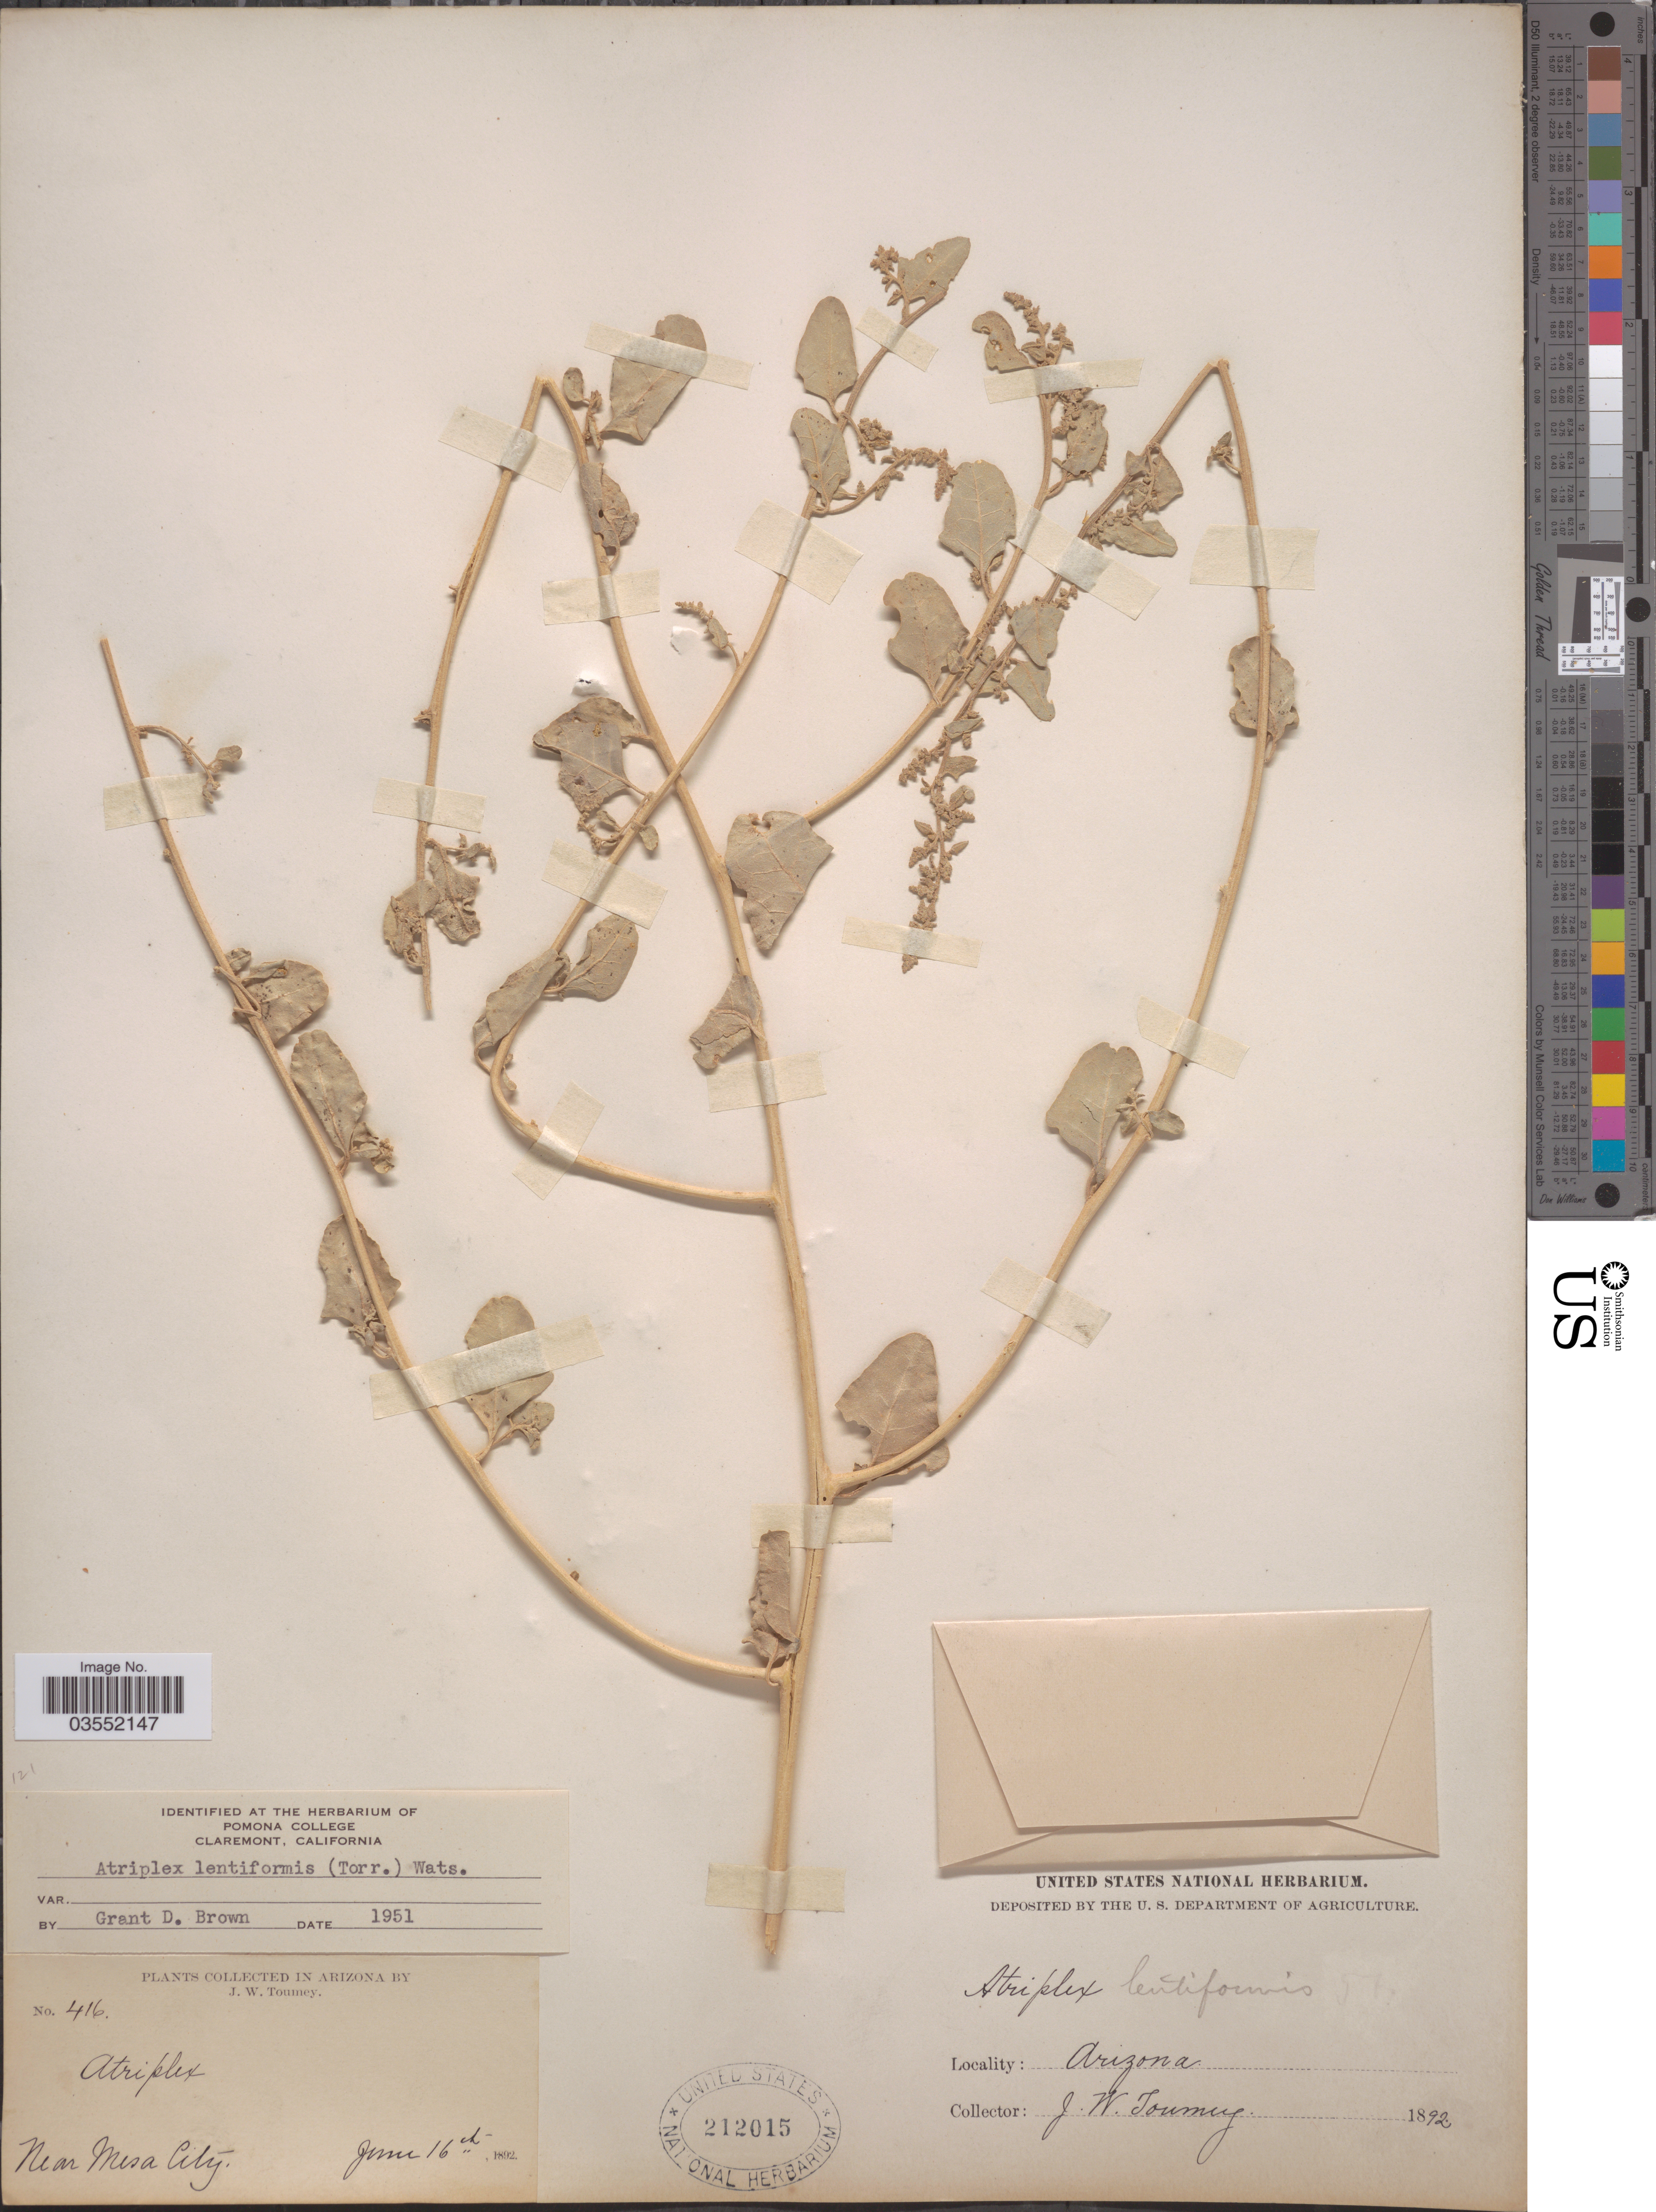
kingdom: Plantae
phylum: Tracheophyta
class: Magnoliopsida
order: Caryophyllales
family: Amaranthaceae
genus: Atriplex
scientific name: Atriplex lentiformis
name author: (Torr.) S. Watson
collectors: J. W. Toumey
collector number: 416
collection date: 1892-06-16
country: United States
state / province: Arizona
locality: Near Mesa City.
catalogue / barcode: US 212015